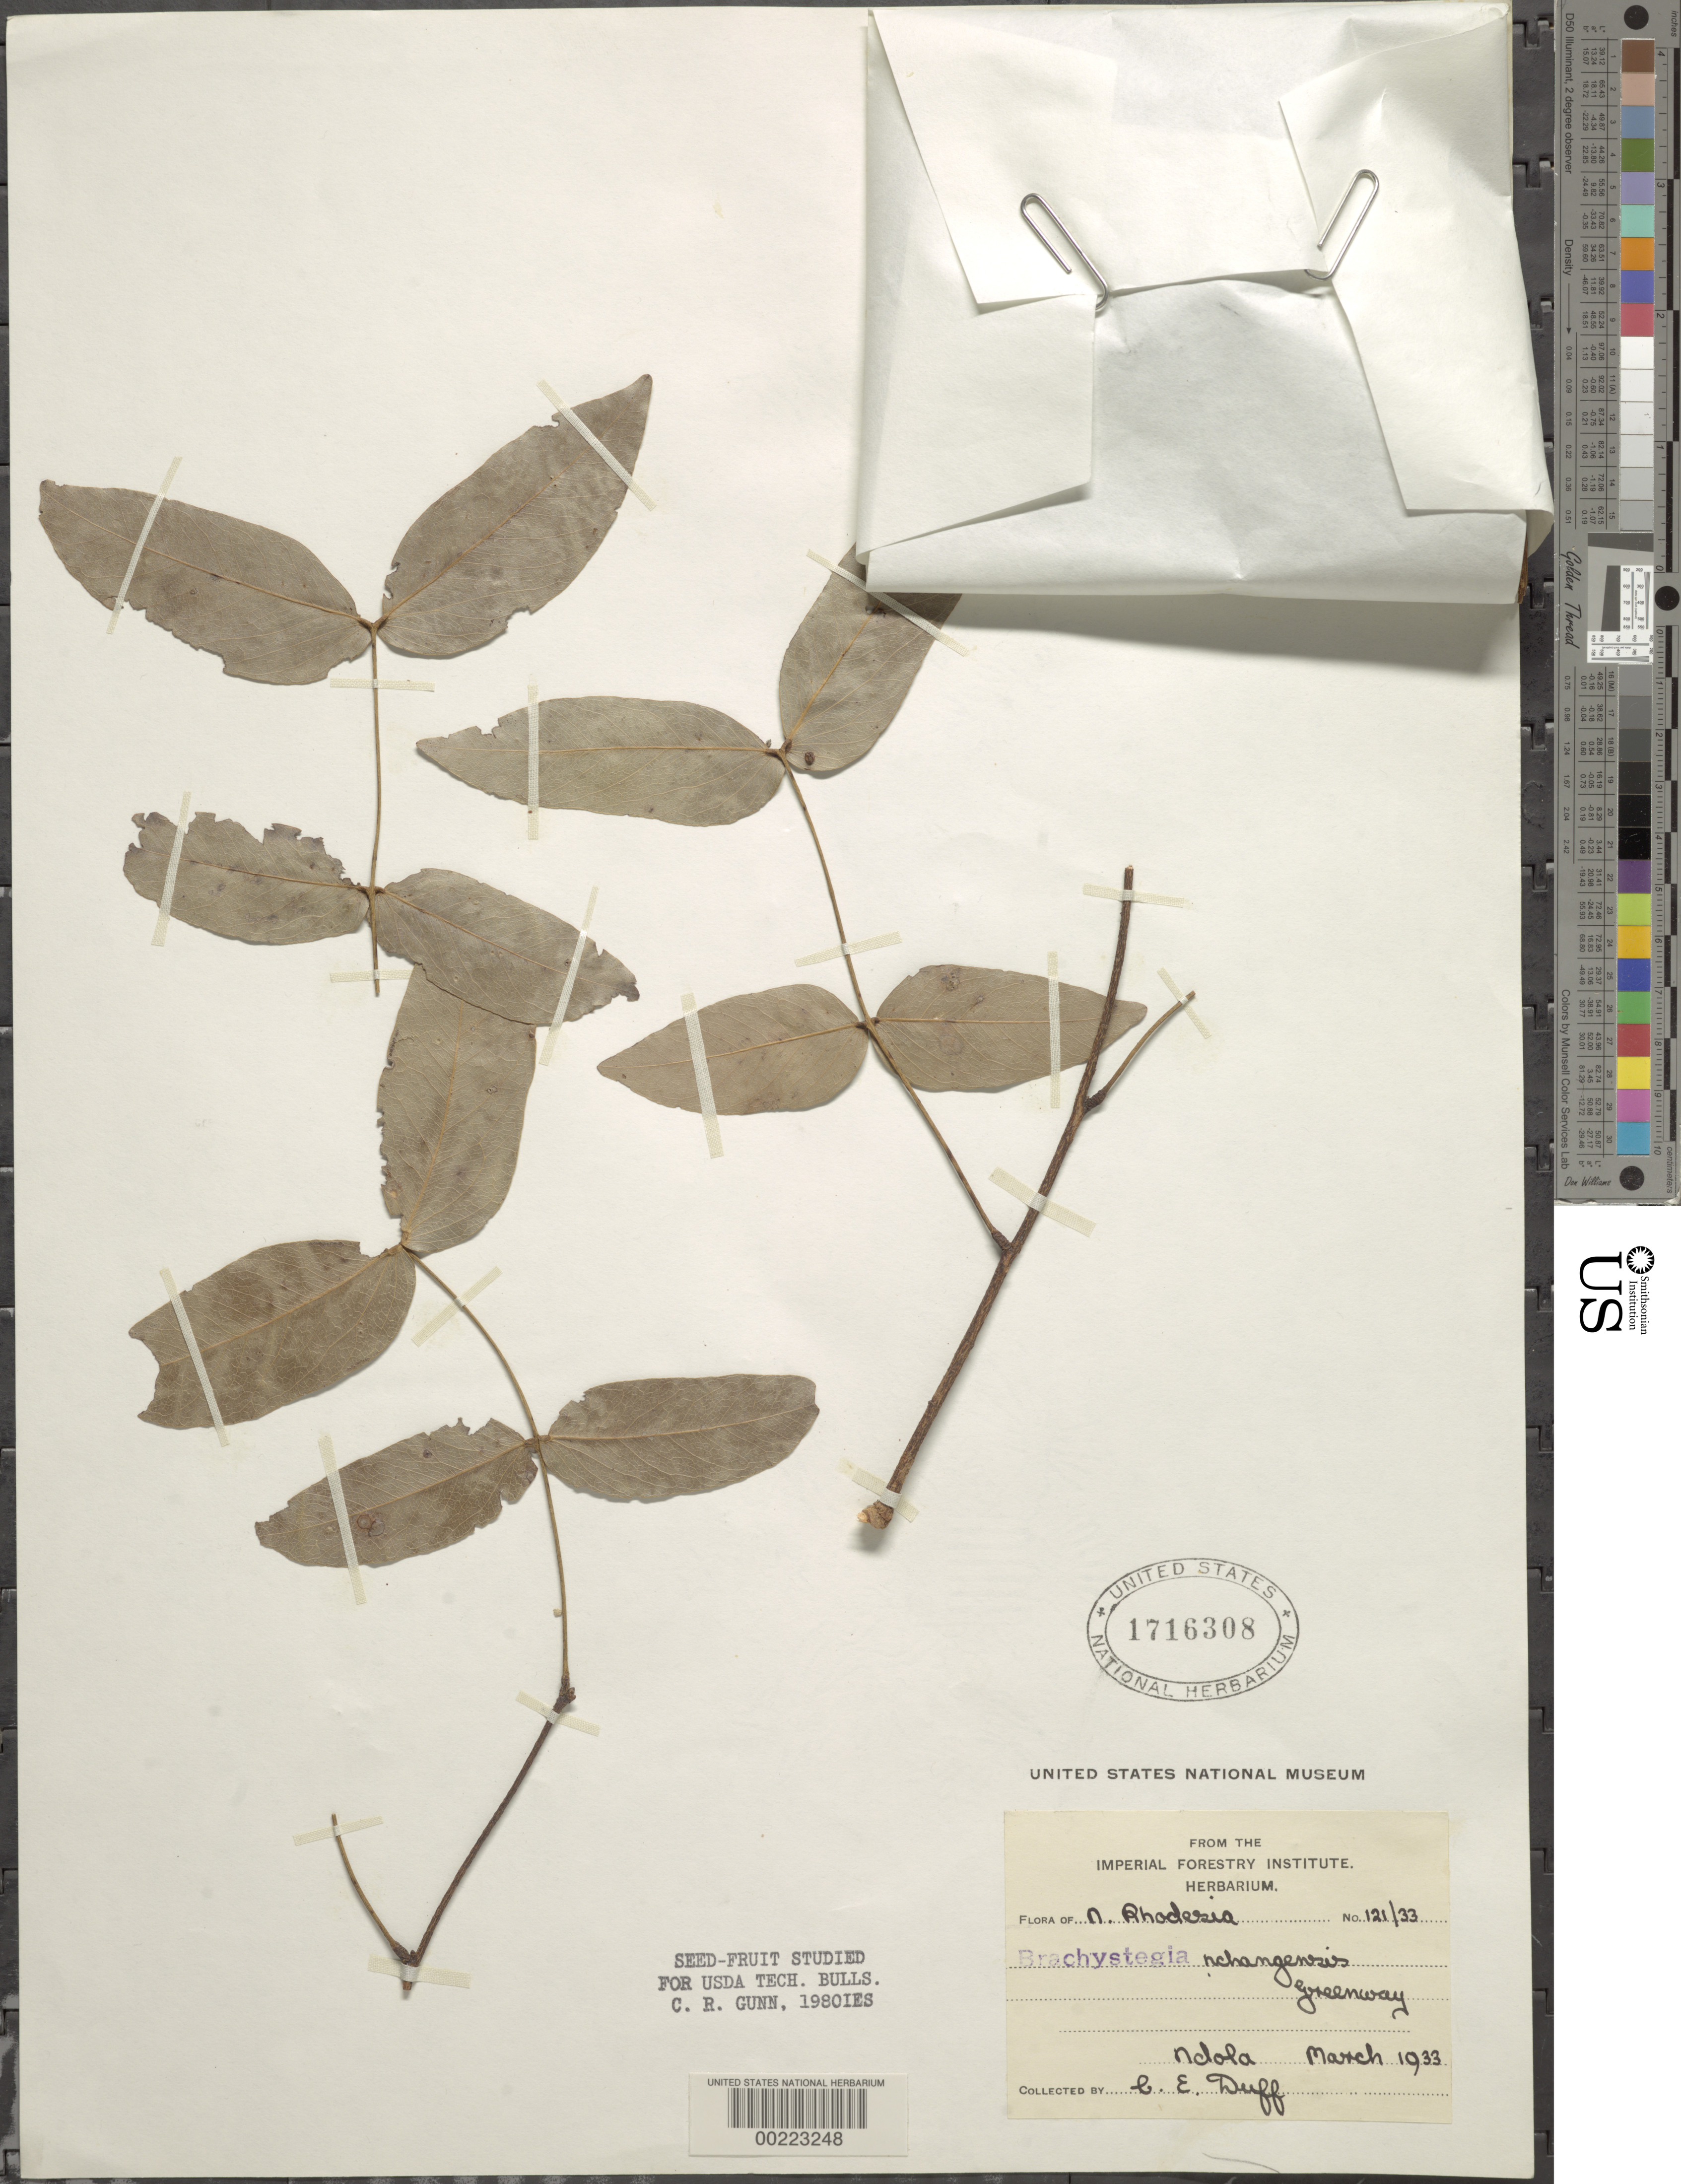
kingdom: Plantae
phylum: Tracheophyta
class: Magnoliopsida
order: Fabales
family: Fabaceae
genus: Brachystegia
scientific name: Brachystegia nchangensis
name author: Greenway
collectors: C. Duff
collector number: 121/33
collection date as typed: Mar 1933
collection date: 1933-03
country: Zambia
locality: Ndola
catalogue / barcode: US 1716308